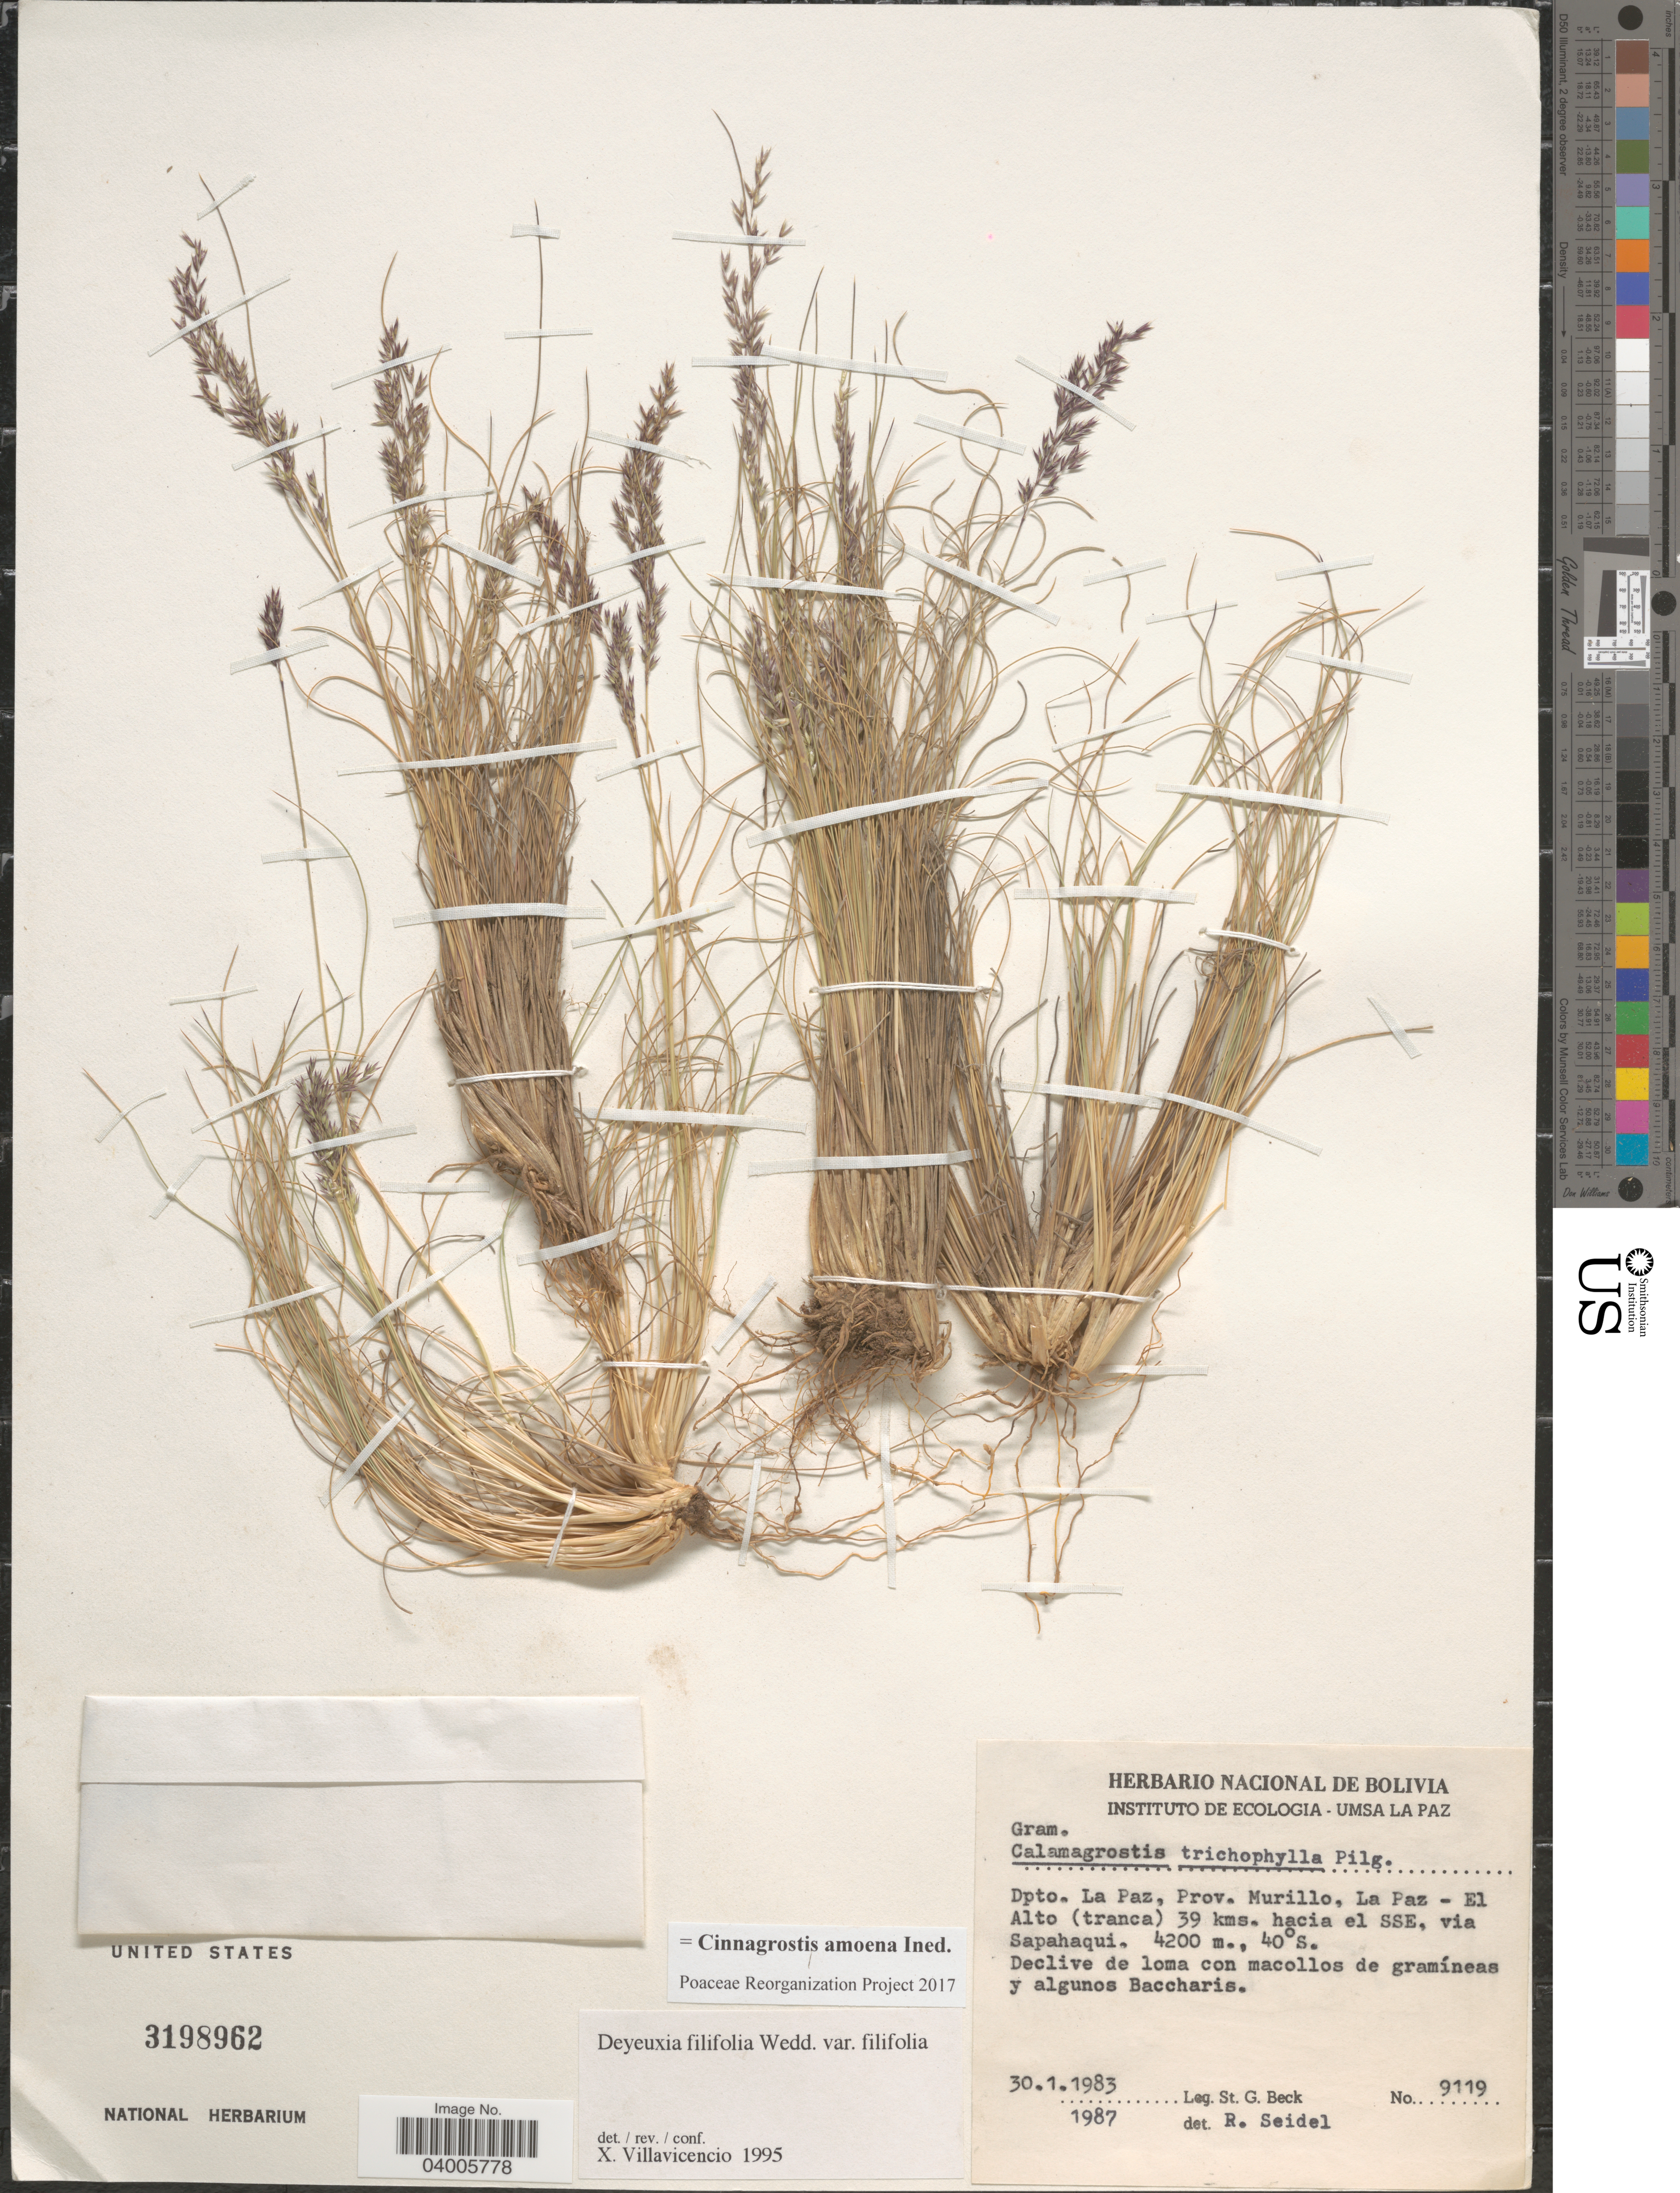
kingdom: Plantae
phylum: Tracheophyta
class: Liliopsida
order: Poales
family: Poaceae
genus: Cinnagrostis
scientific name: Cinnagrostis filifolia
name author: (Wedd.) P.M. Peterson et al.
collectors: S. G. Beck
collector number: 9119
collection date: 1983-01-30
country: Bolivia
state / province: La Paz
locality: Dpto. La Paz, Prov. Murillo, La Paz - El Alto (tranca) 39 kms. hacia el SSE, via Sapahaqui.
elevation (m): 4200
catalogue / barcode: US 3198962